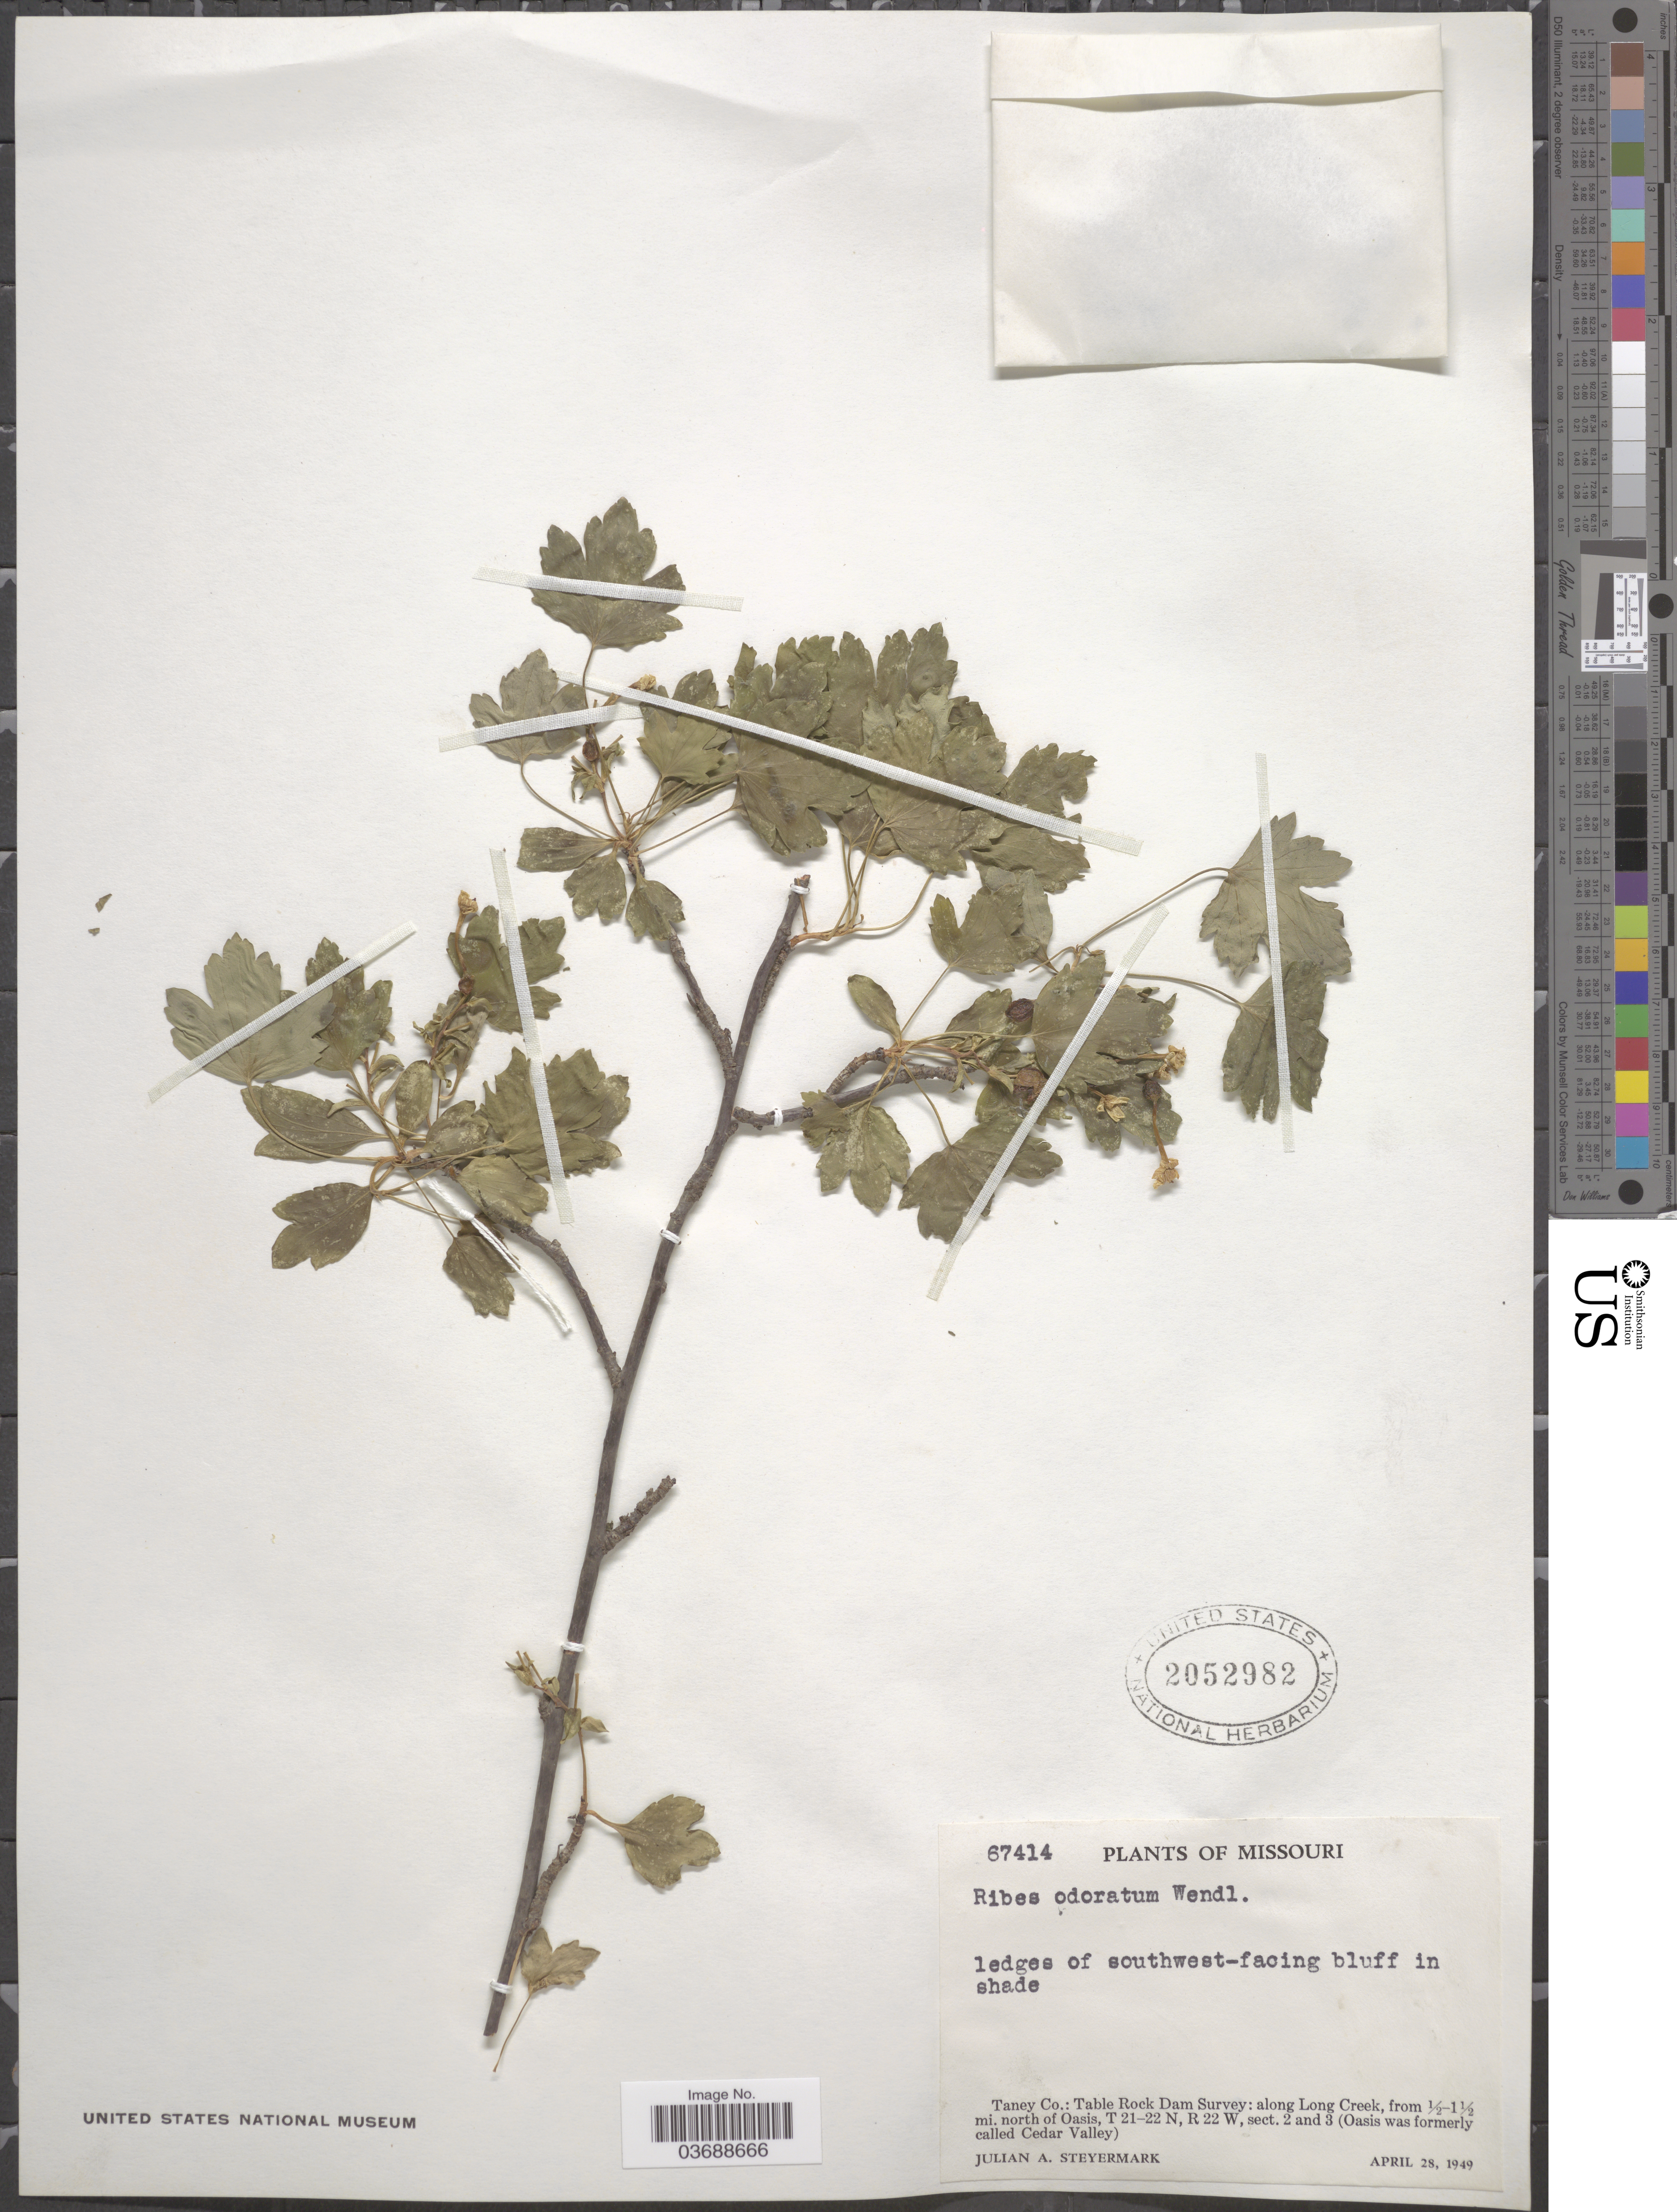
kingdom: Plantae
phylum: Tracheophyta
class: Magnoliopsida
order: Saxifragales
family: Grossulariaceae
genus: Ribes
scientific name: Ribes odoratum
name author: H.L. Wendl.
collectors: J. Steyermark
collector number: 67414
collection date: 1949-04-28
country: United States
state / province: Missouri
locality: Ledges of southwest-facing bluff in shade. Taney Co.: Table Rock Dam Survey: along Long Creek, from ½-1½ mi. north of Oasis, T 21-22 N, R 22 W, sect. 2 and 3 (Oasis was formerly called Cedar Valley).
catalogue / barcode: US 2052982